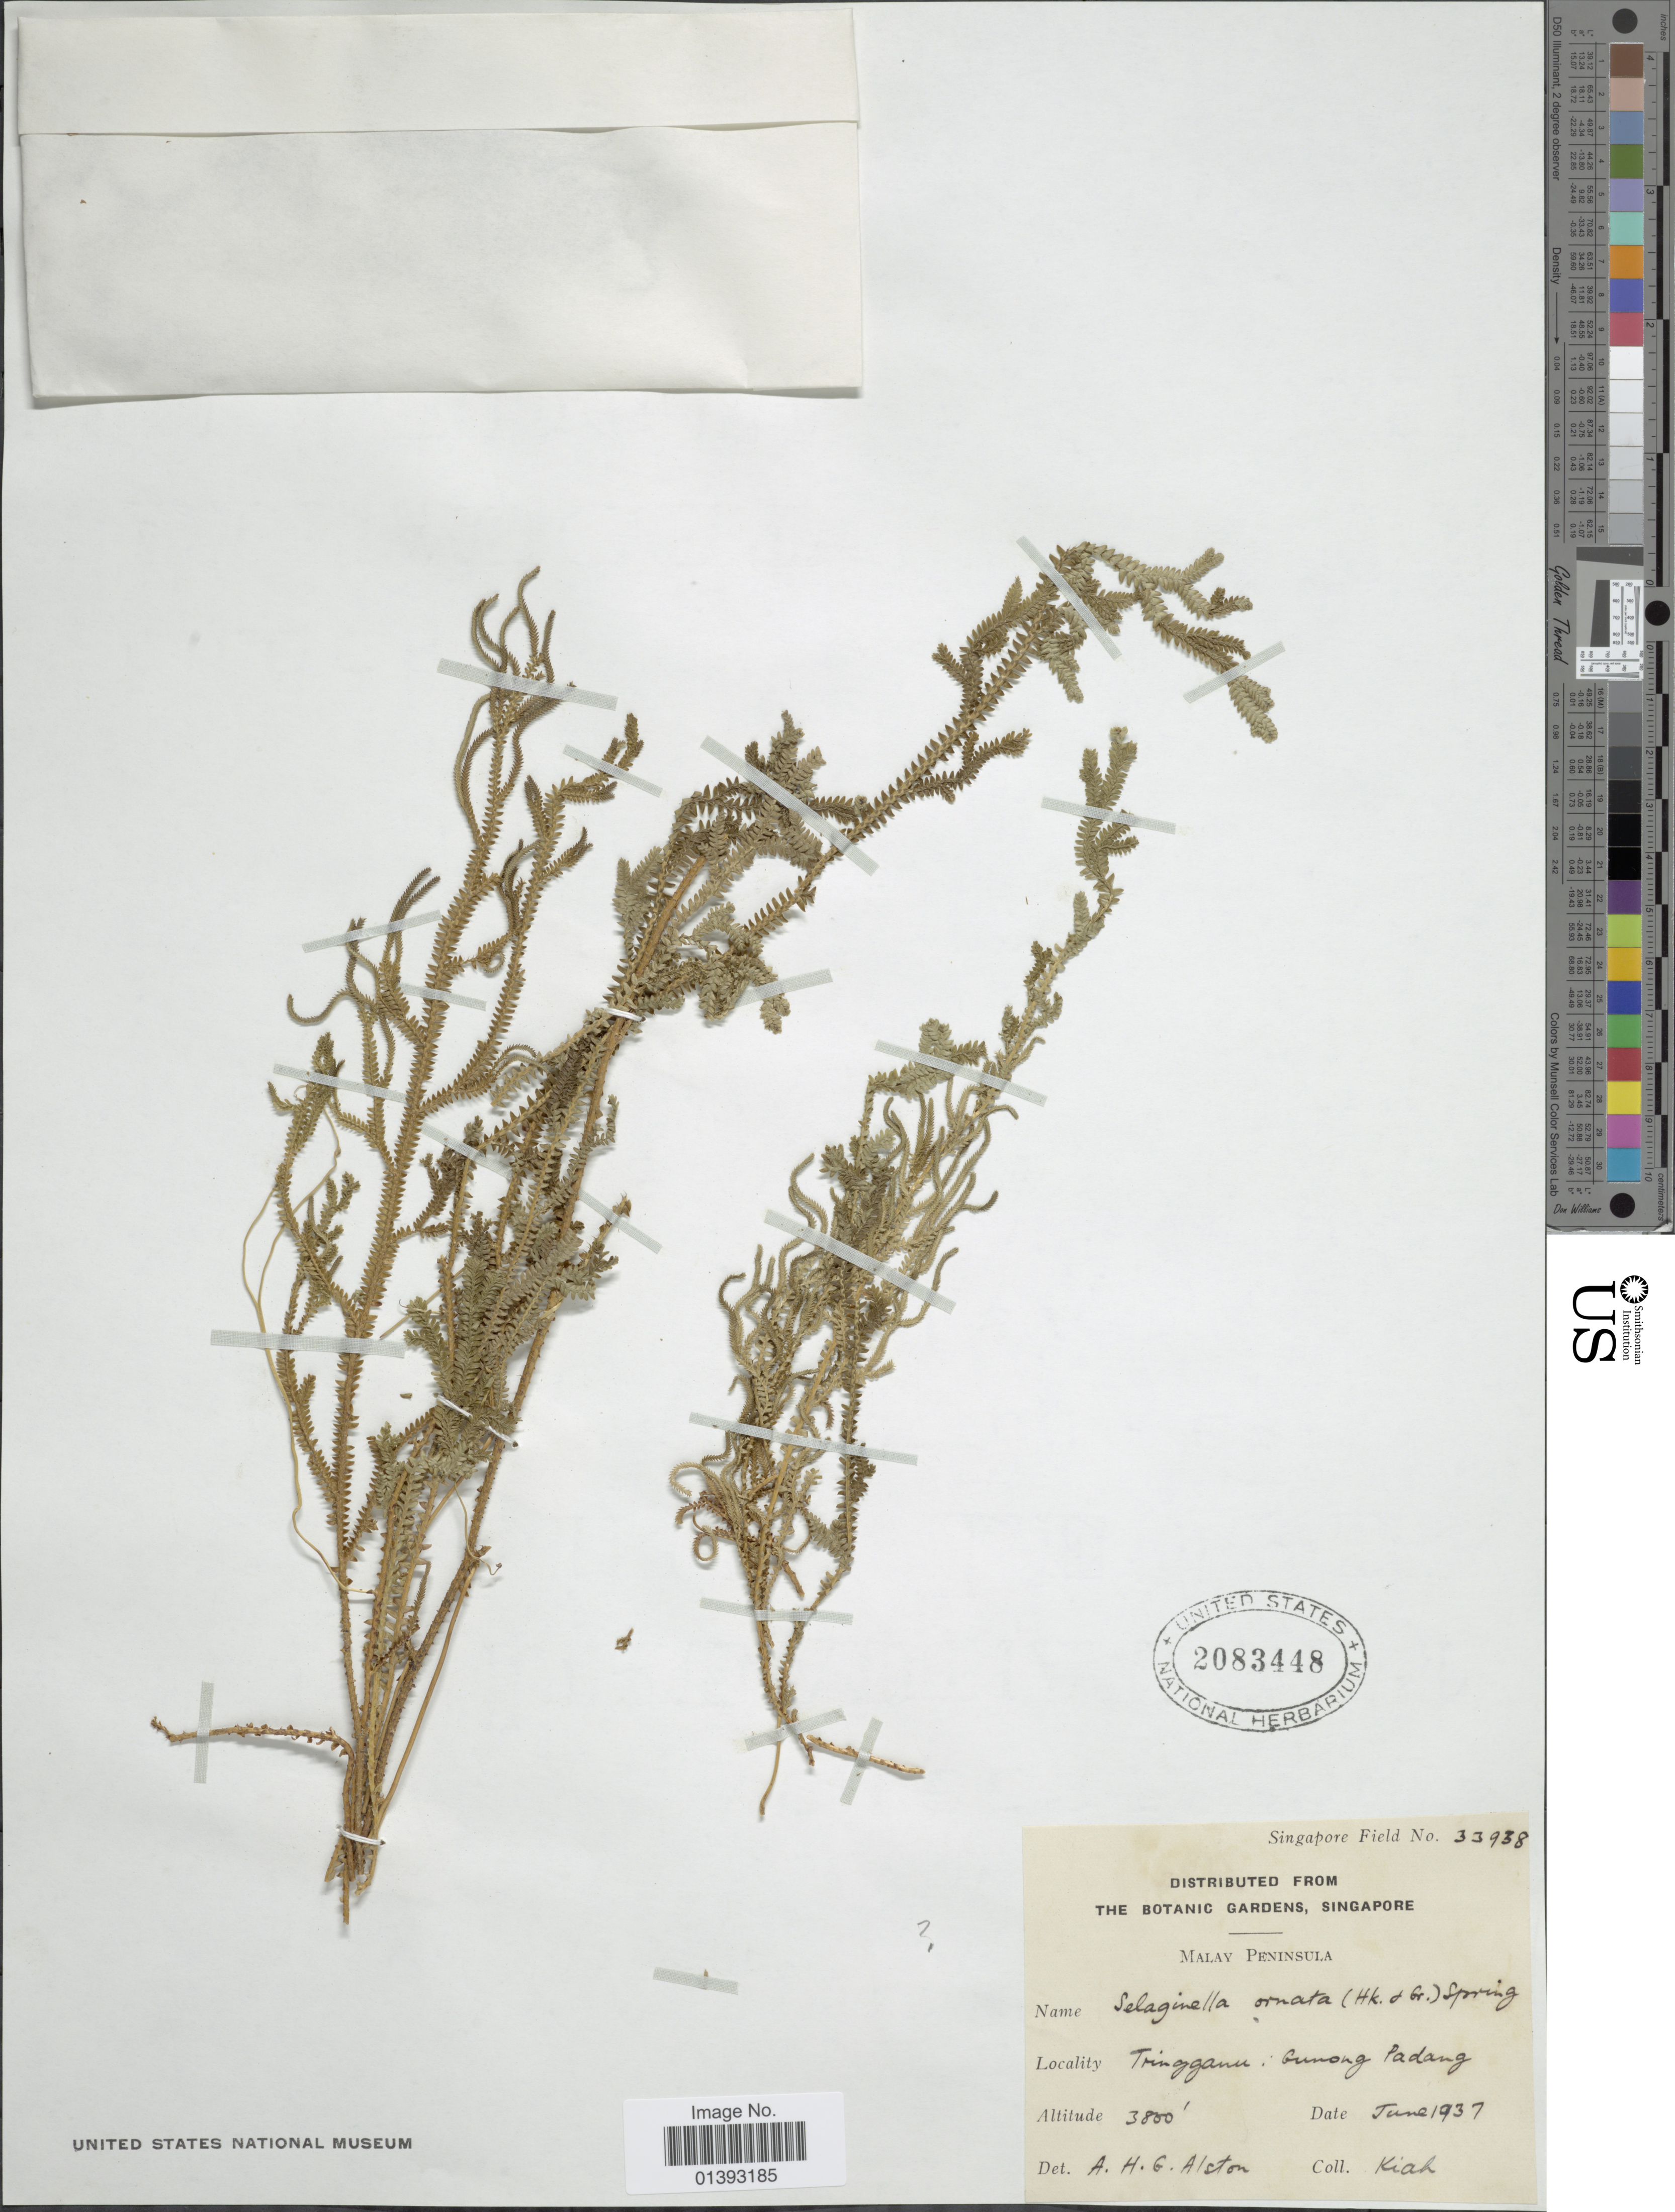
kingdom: Plantae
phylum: Tracheophyta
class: Lycopodiopsida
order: Selaginellales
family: Selaginellaceae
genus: Selaginella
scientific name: Selaginella ornata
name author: (Hook. & Grev.) Spring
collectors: -. Kiah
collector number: Singapore Field 33938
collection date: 1937-06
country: Malaysia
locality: Malay Peninsula, Tringganu: Gunong Padang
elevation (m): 1158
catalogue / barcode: US 2083448